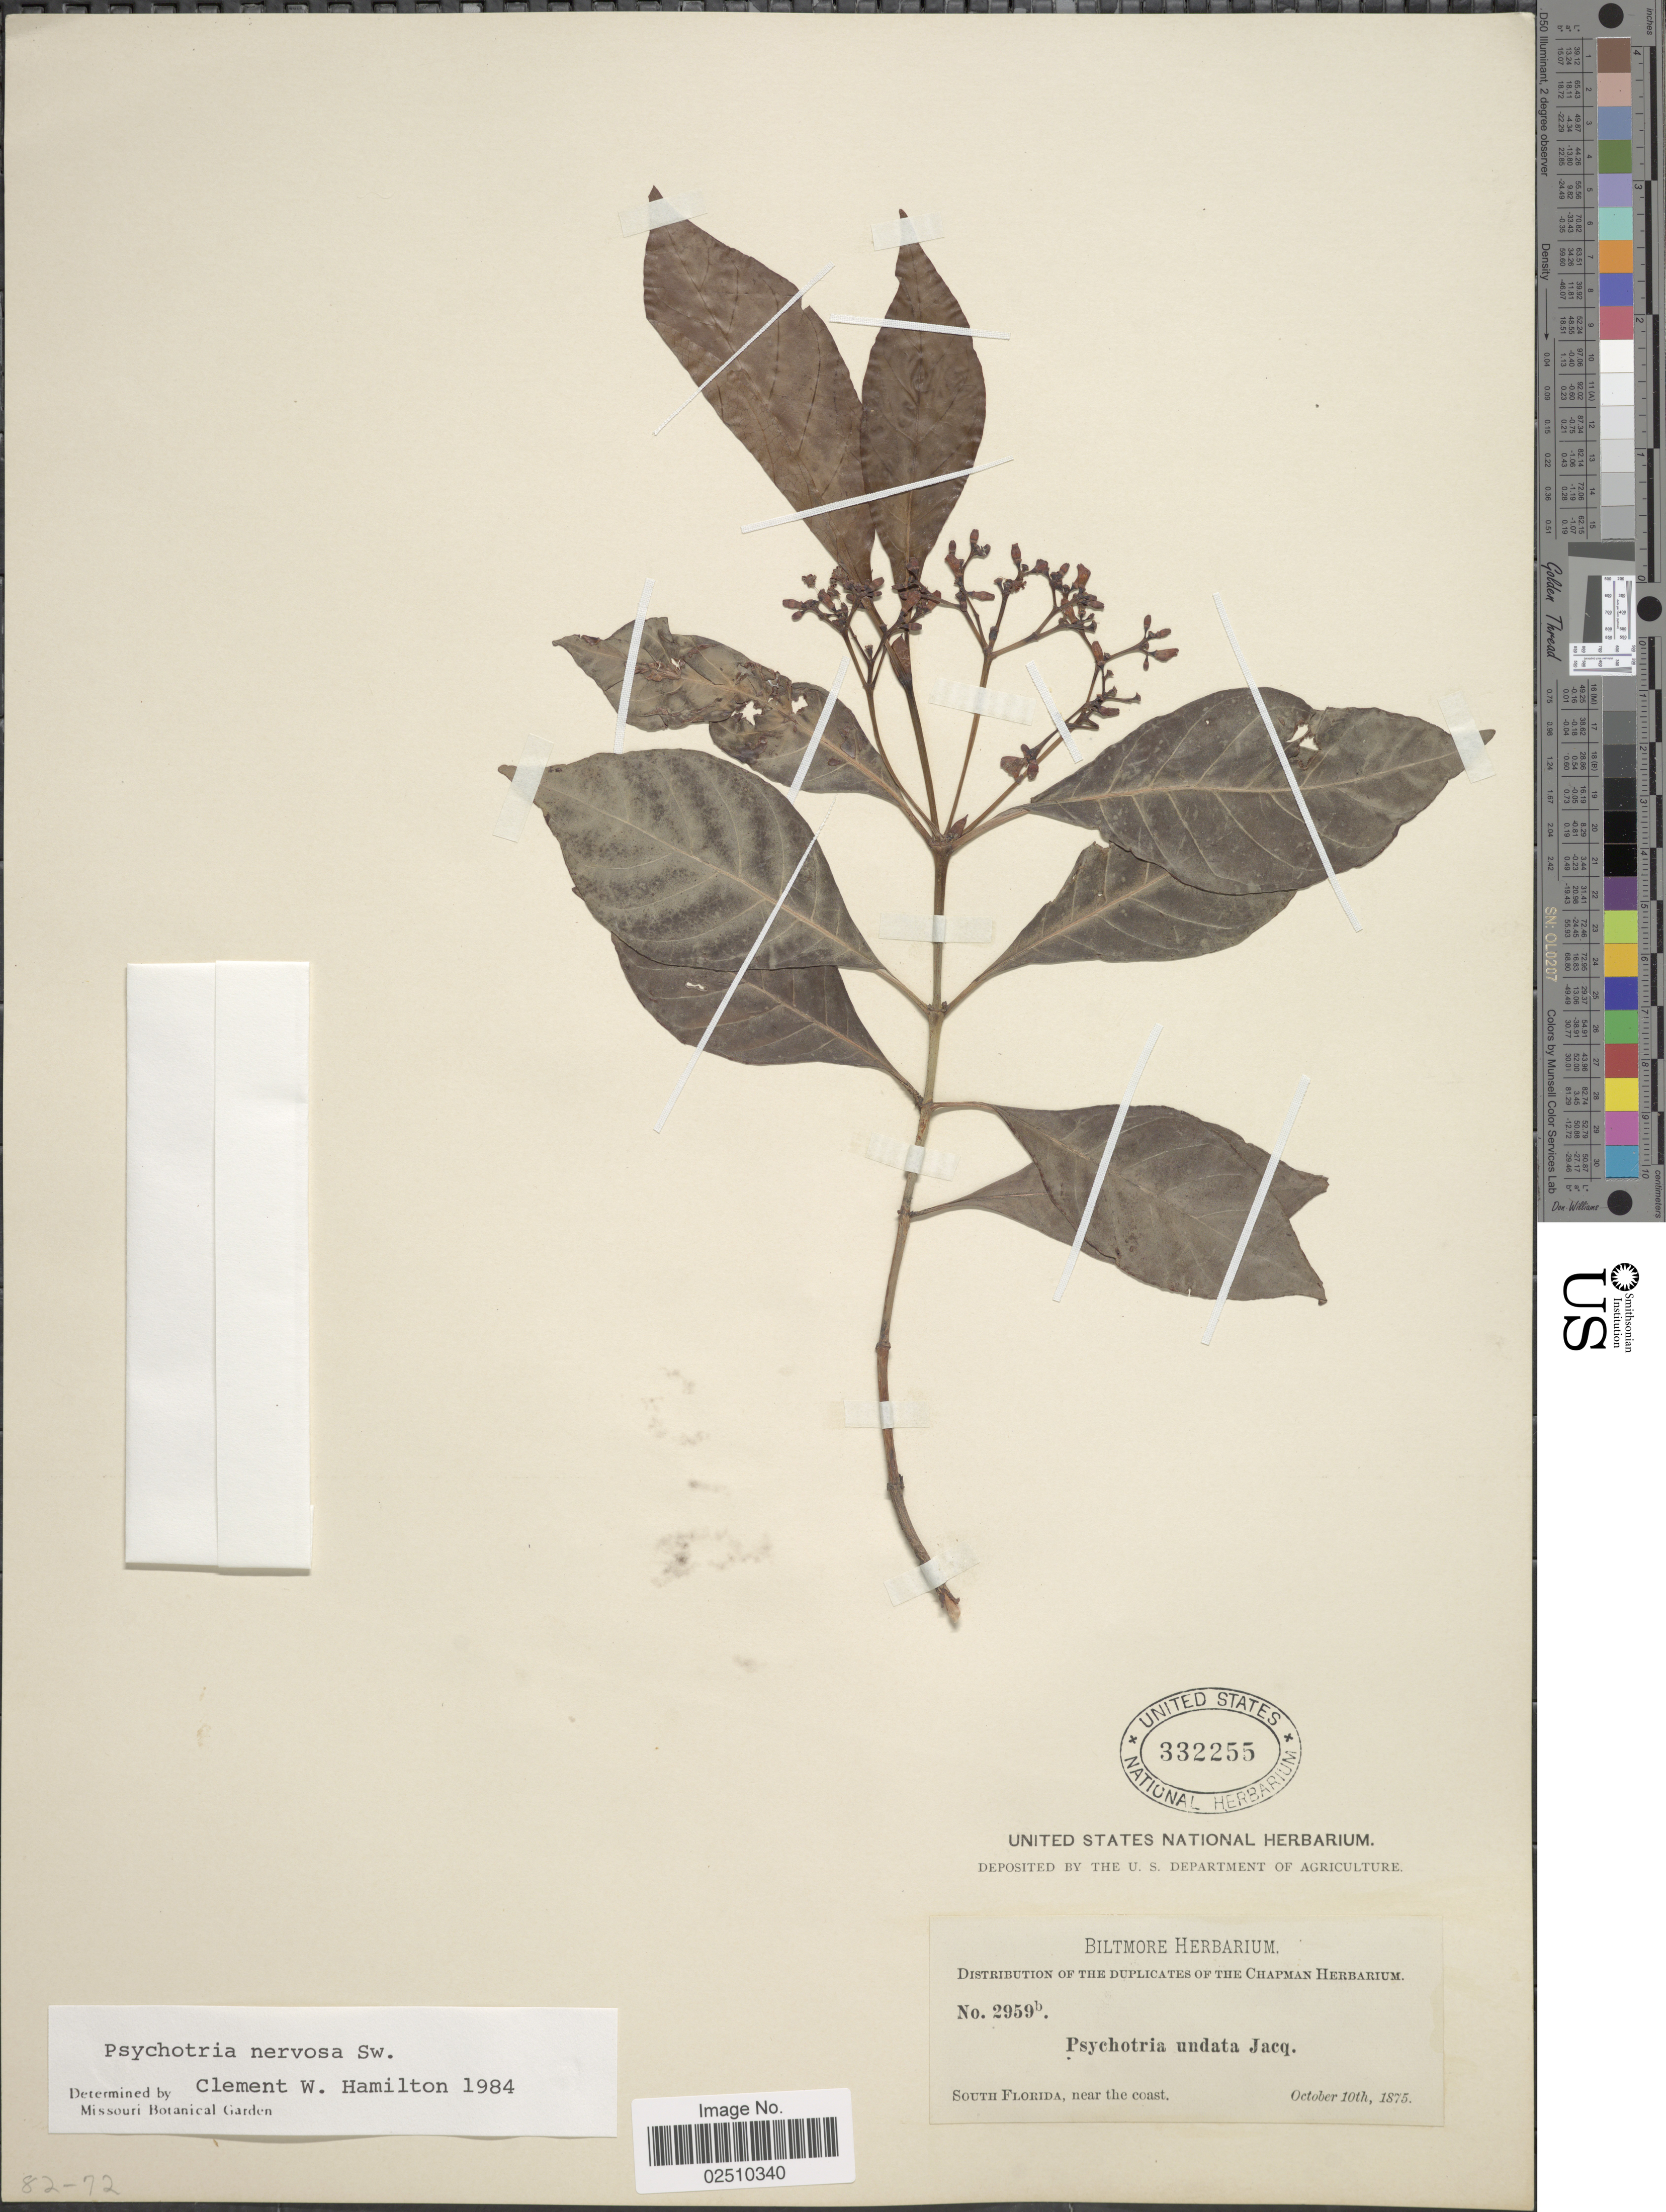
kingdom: Plantae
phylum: Tracheophyta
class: Magnoliopsida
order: Gentianales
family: Rubiaceae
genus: Psychotria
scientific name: Psychotria nervosa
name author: Sw.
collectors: ex herb. Biltmore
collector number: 2959b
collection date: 1875-10-10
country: United States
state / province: Florida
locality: South Florida, near the coast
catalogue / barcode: US 332255